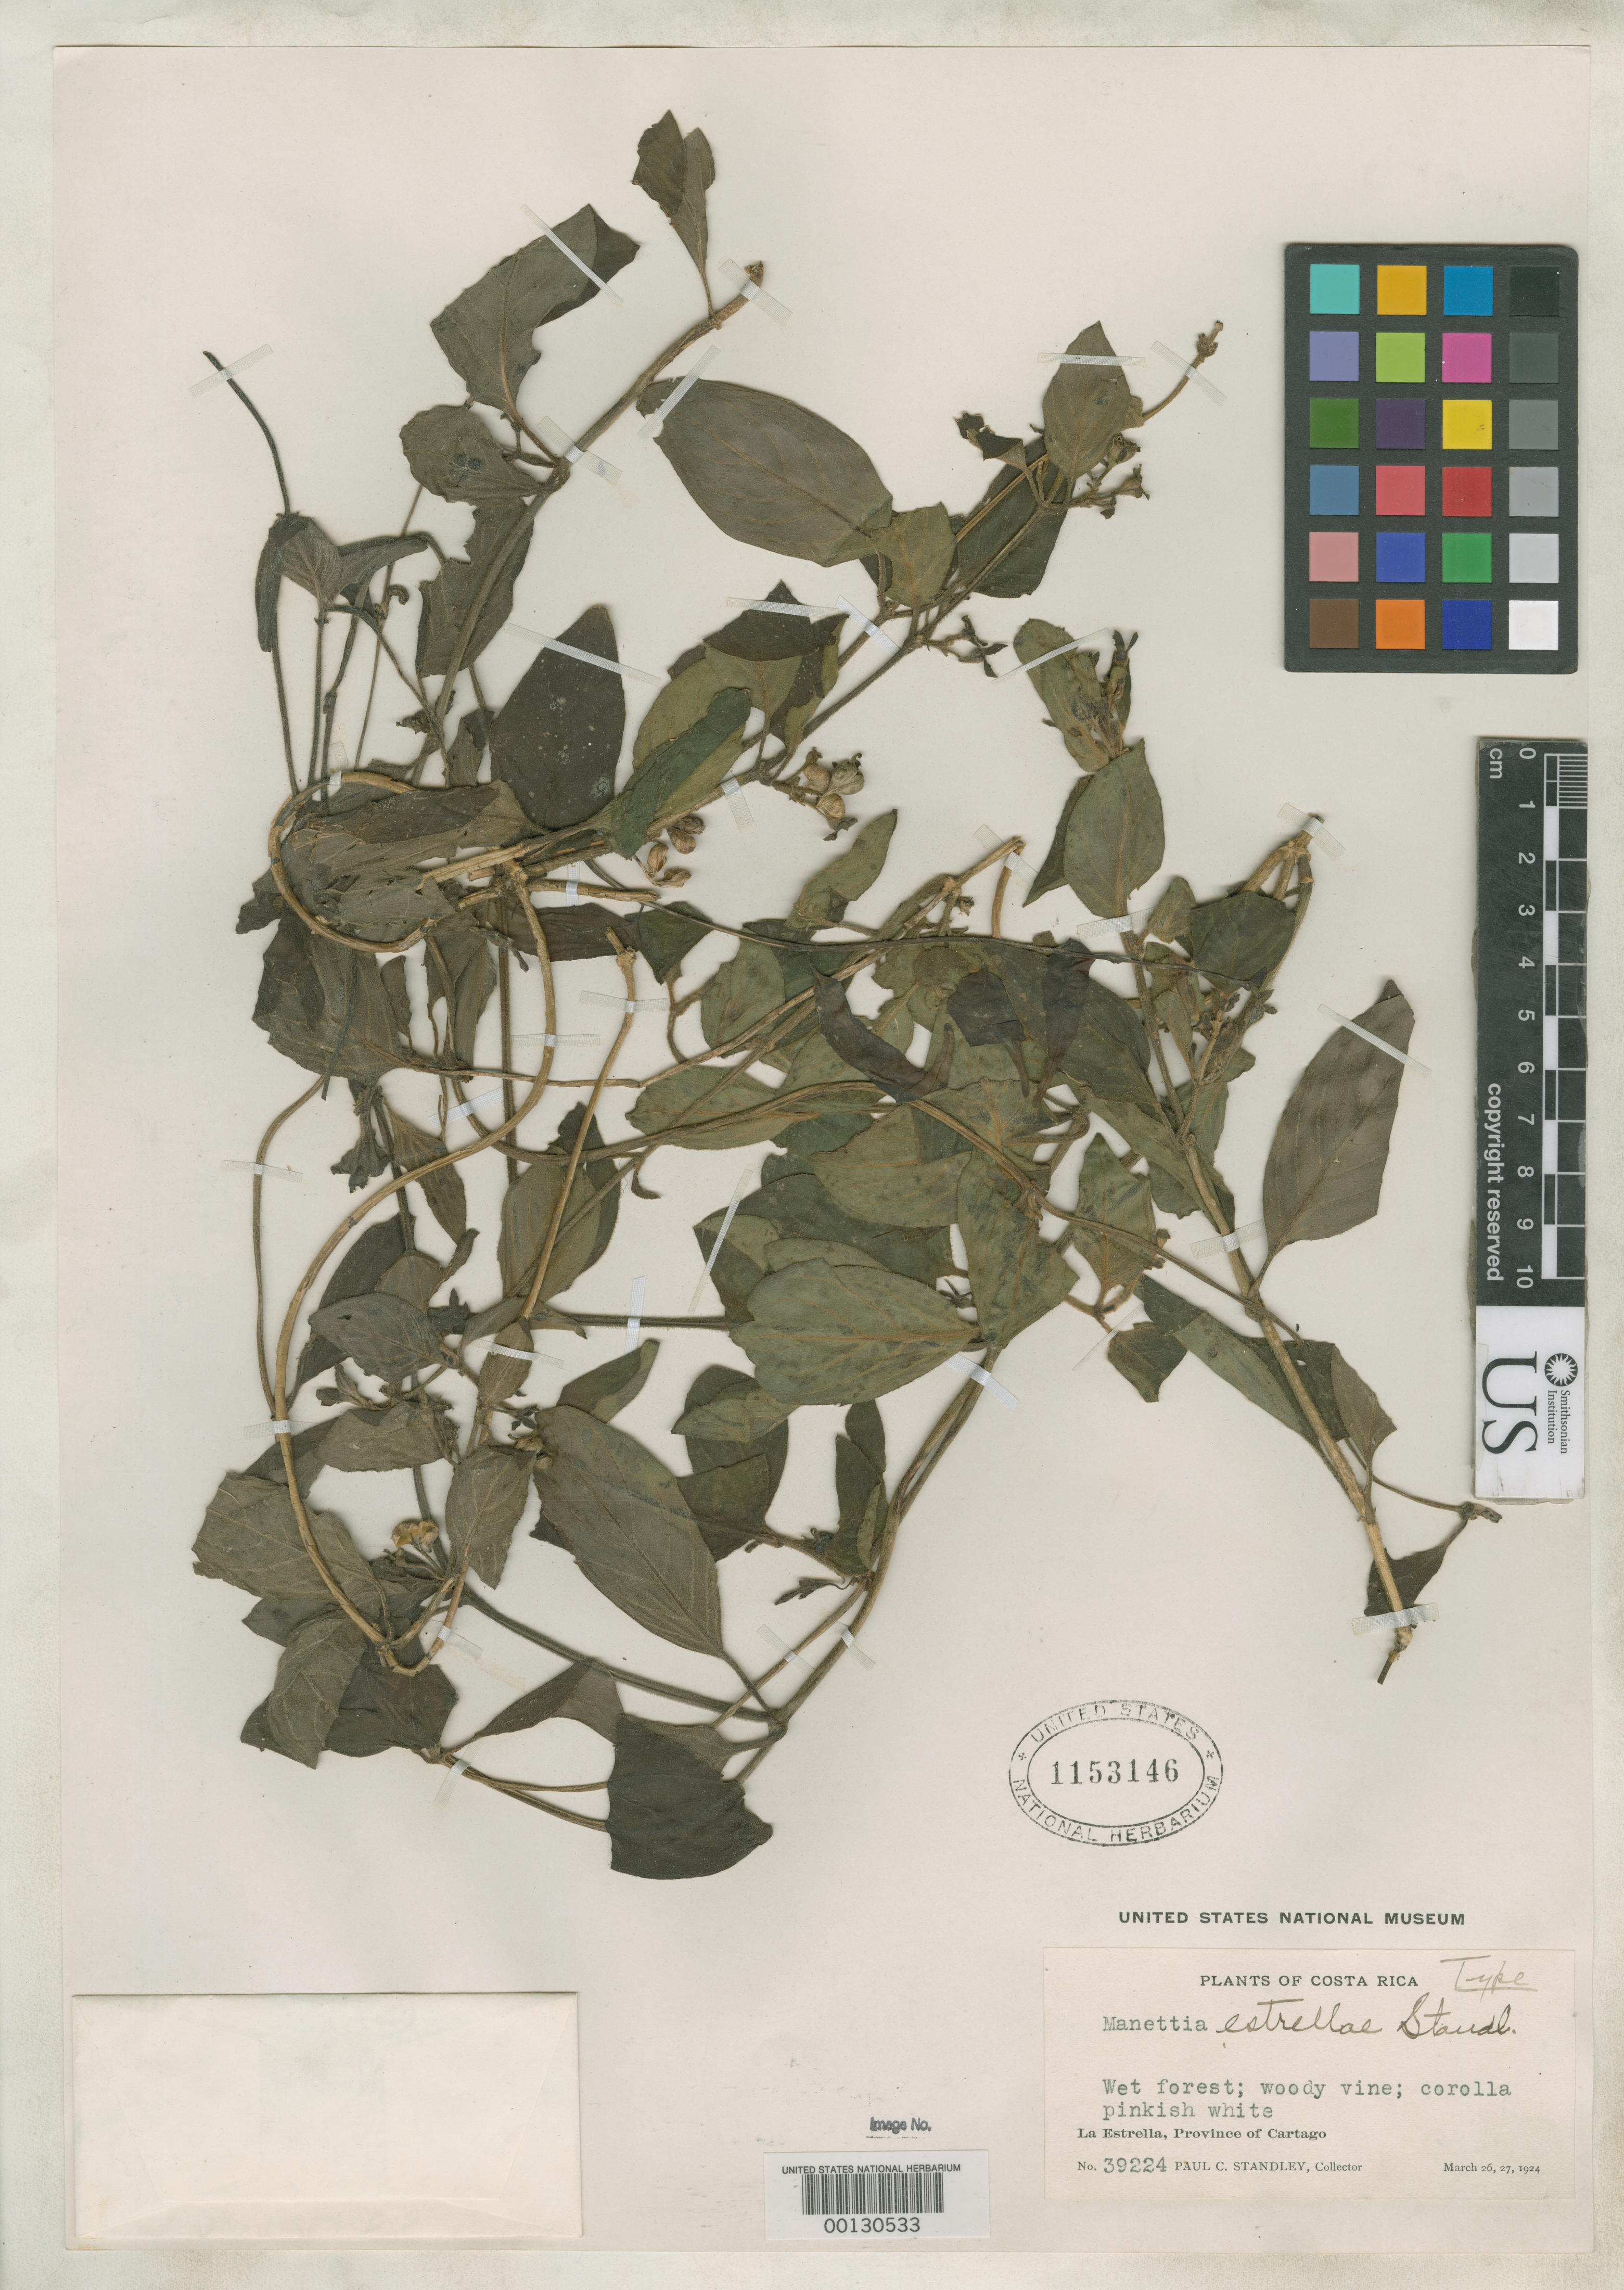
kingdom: Plantae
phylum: Tracheophyta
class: Magnoliopsida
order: Gentianales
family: Rubiaceae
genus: Manettia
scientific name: Manettia estrellae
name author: Standl.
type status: Holotype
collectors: P. C. Standley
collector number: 39224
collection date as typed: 27 Mar 1924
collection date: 1924-03-27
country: Costa Rica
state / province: Cartago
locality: La Estrella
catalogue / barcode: US 1153146